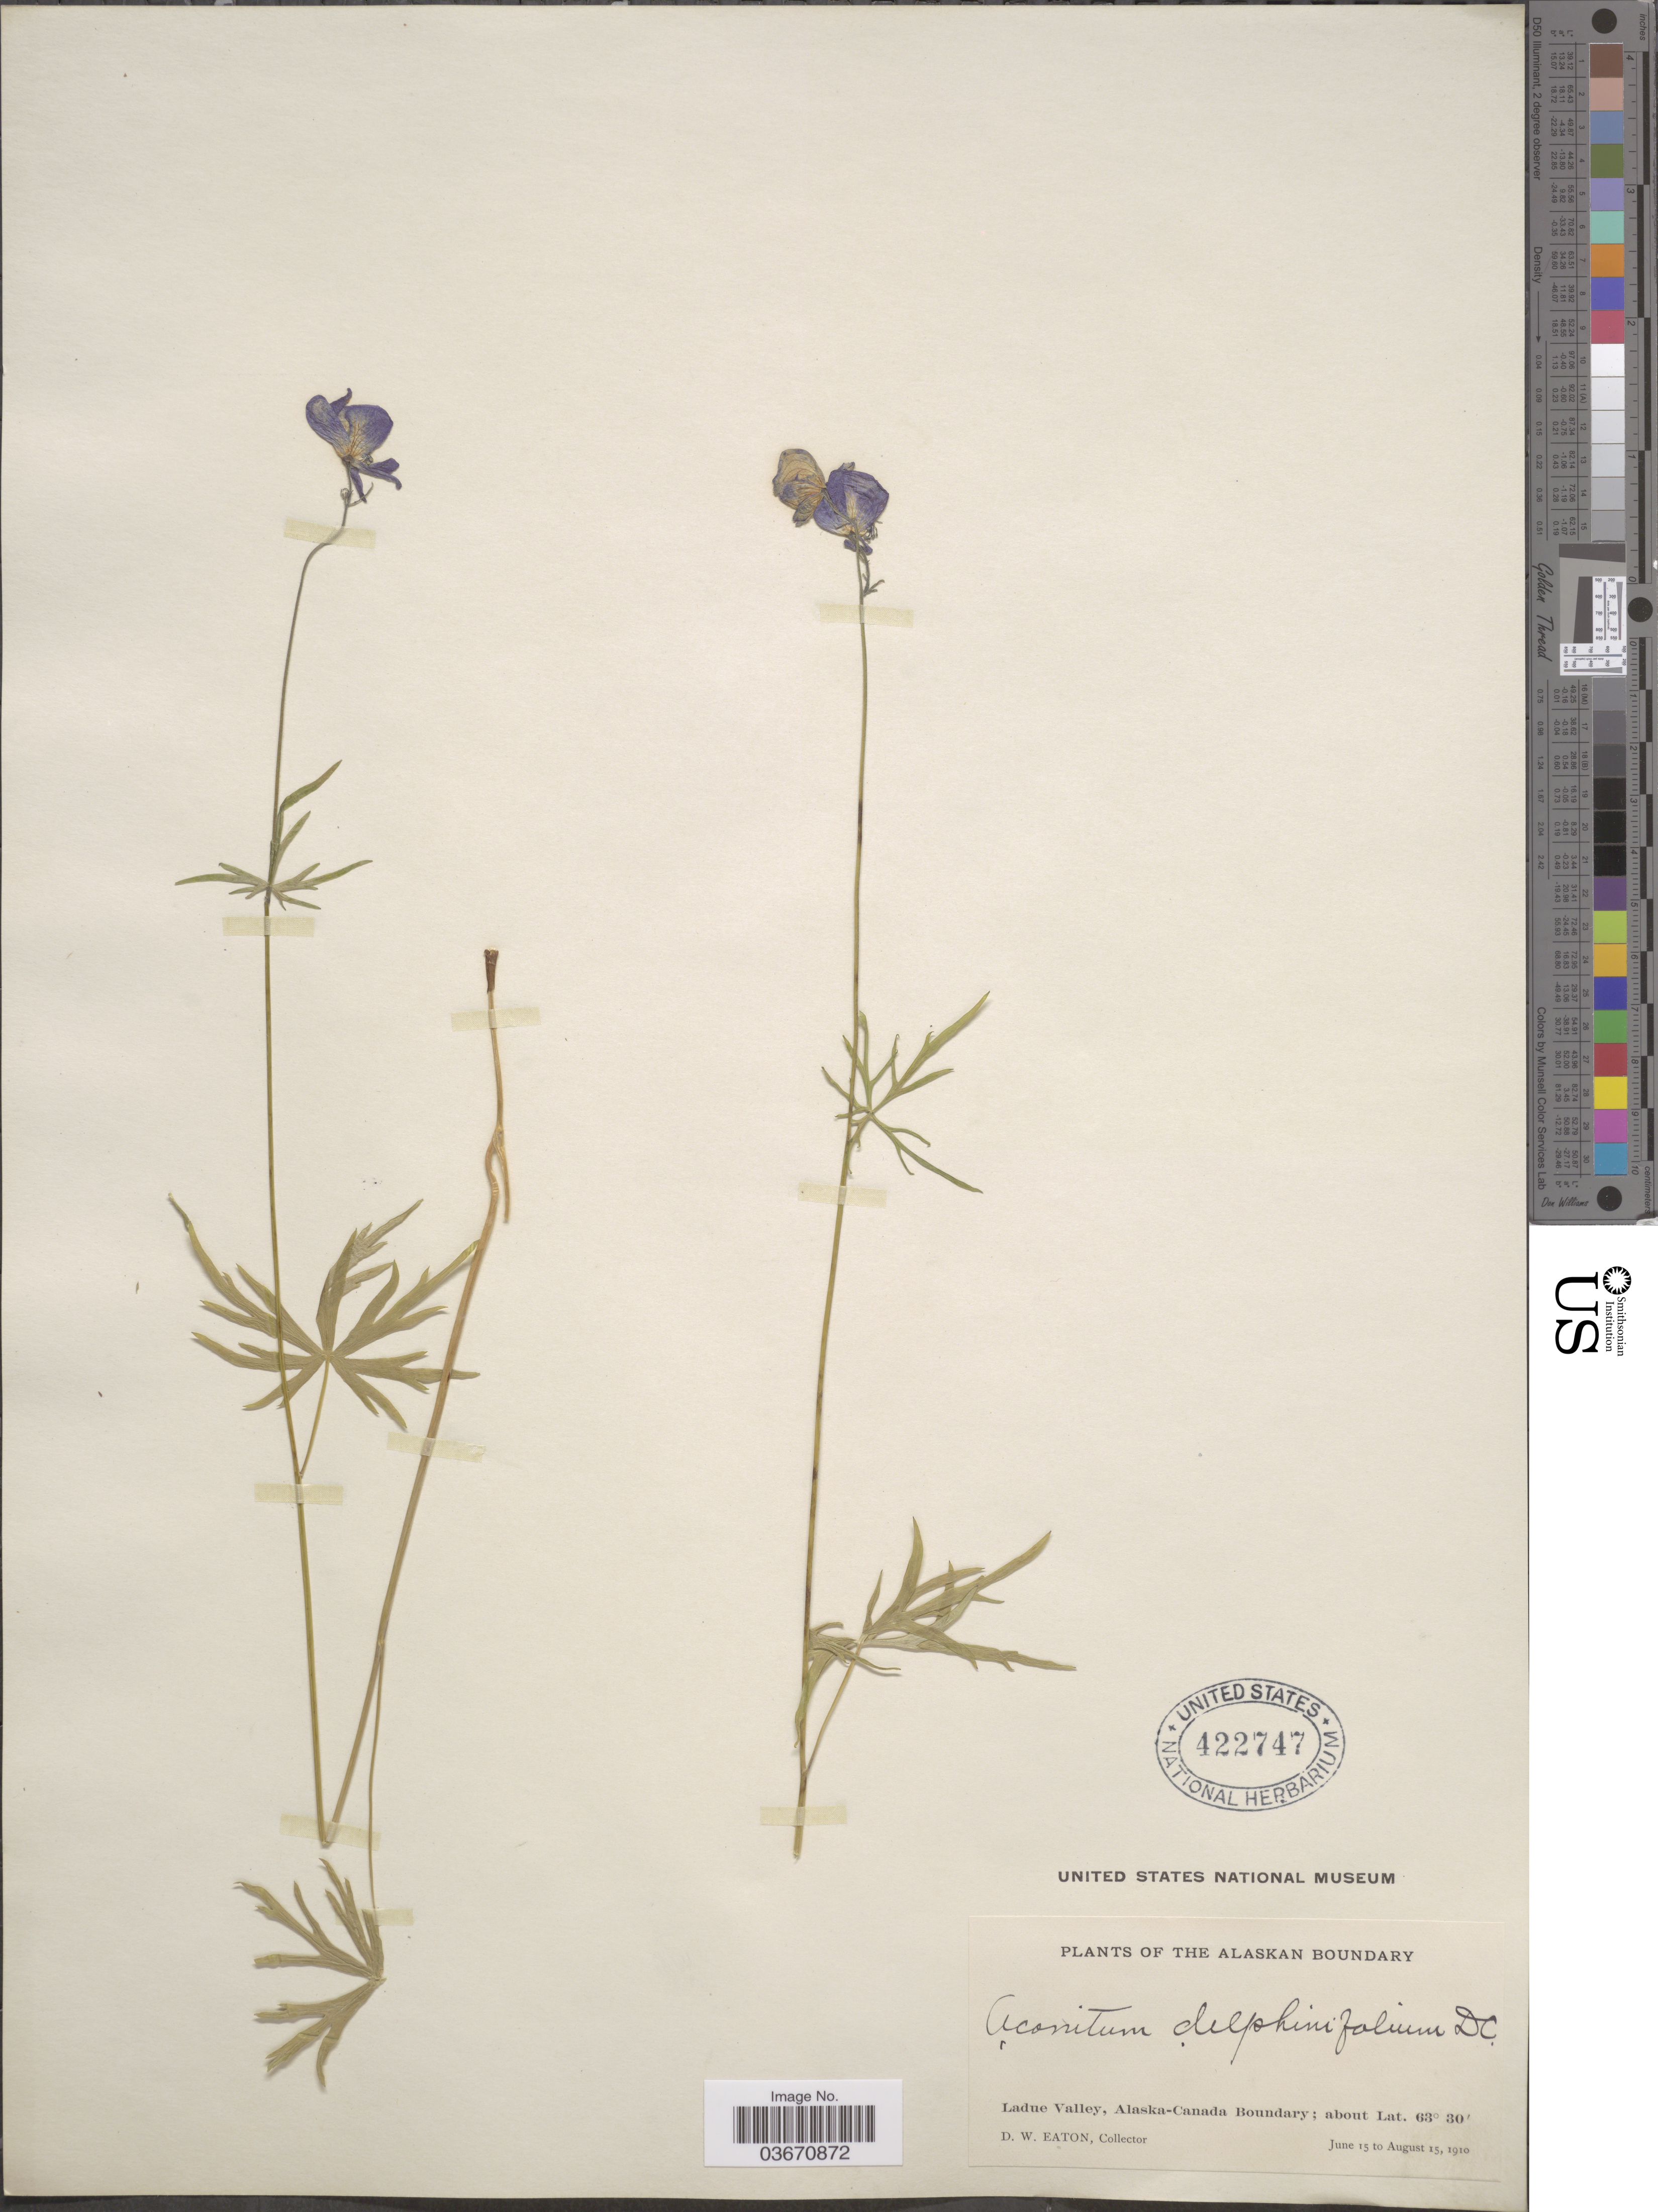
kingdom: Plantae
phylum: Tracheophyta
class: Magnoliopsida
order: Ranunculales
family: Ranunculaceae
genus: Aconitum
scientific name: Aconitum delphinifolium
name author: DC.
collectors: D. Eaton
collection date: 1910-06-15/1910-08-15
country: United States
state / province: Alaska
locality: The Alaskan Boundary. Ladue Valley, Alaska-Canada Boundary.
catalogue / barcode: US 422747